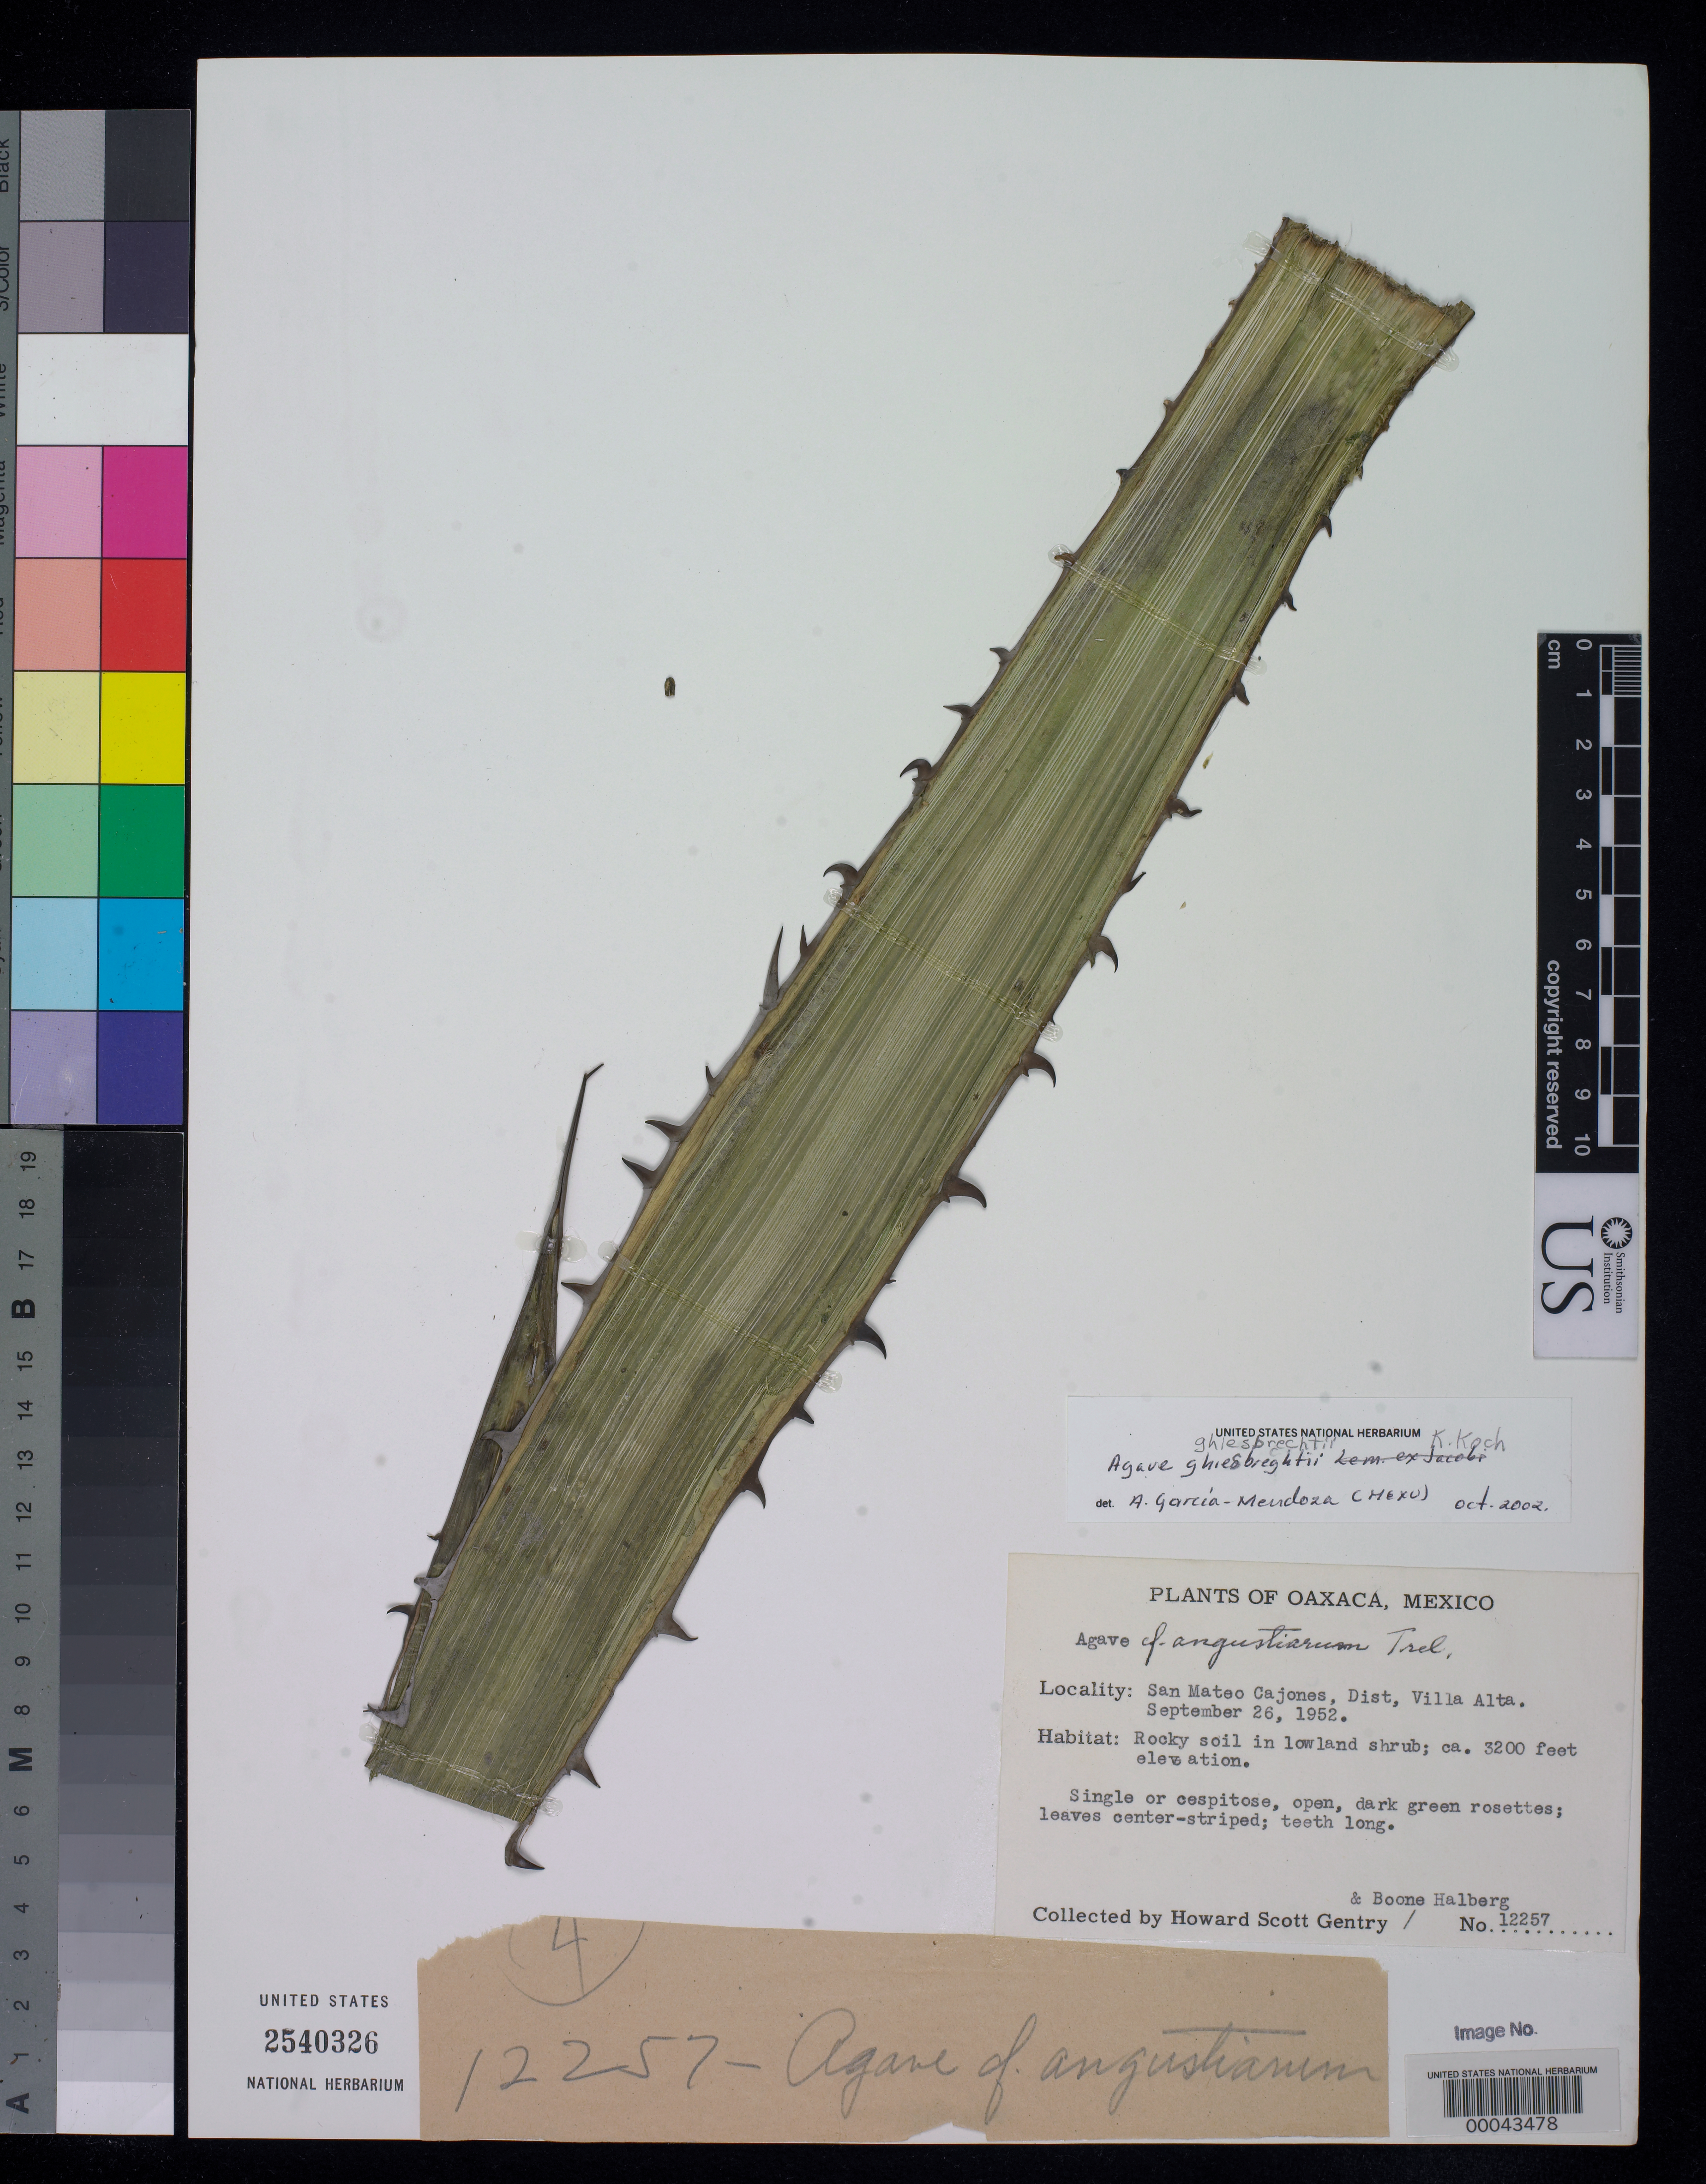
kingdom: Plantae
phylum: Tracheophyta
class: Liliopsida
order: Asparagales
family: Asparagaceae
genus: Agave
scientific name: Agave ghiesbrechtii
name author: K. Koch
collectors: H. S. Gentry & B. Halberg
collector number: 12257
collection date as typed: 26 Sep 1952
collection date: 1952-09-26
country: Mexico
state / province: Oaxaca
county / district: San Mateo Cajonos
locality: Villa alta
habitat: Rocky soil in lowland shrub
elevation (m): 975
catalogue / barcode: US 2540326